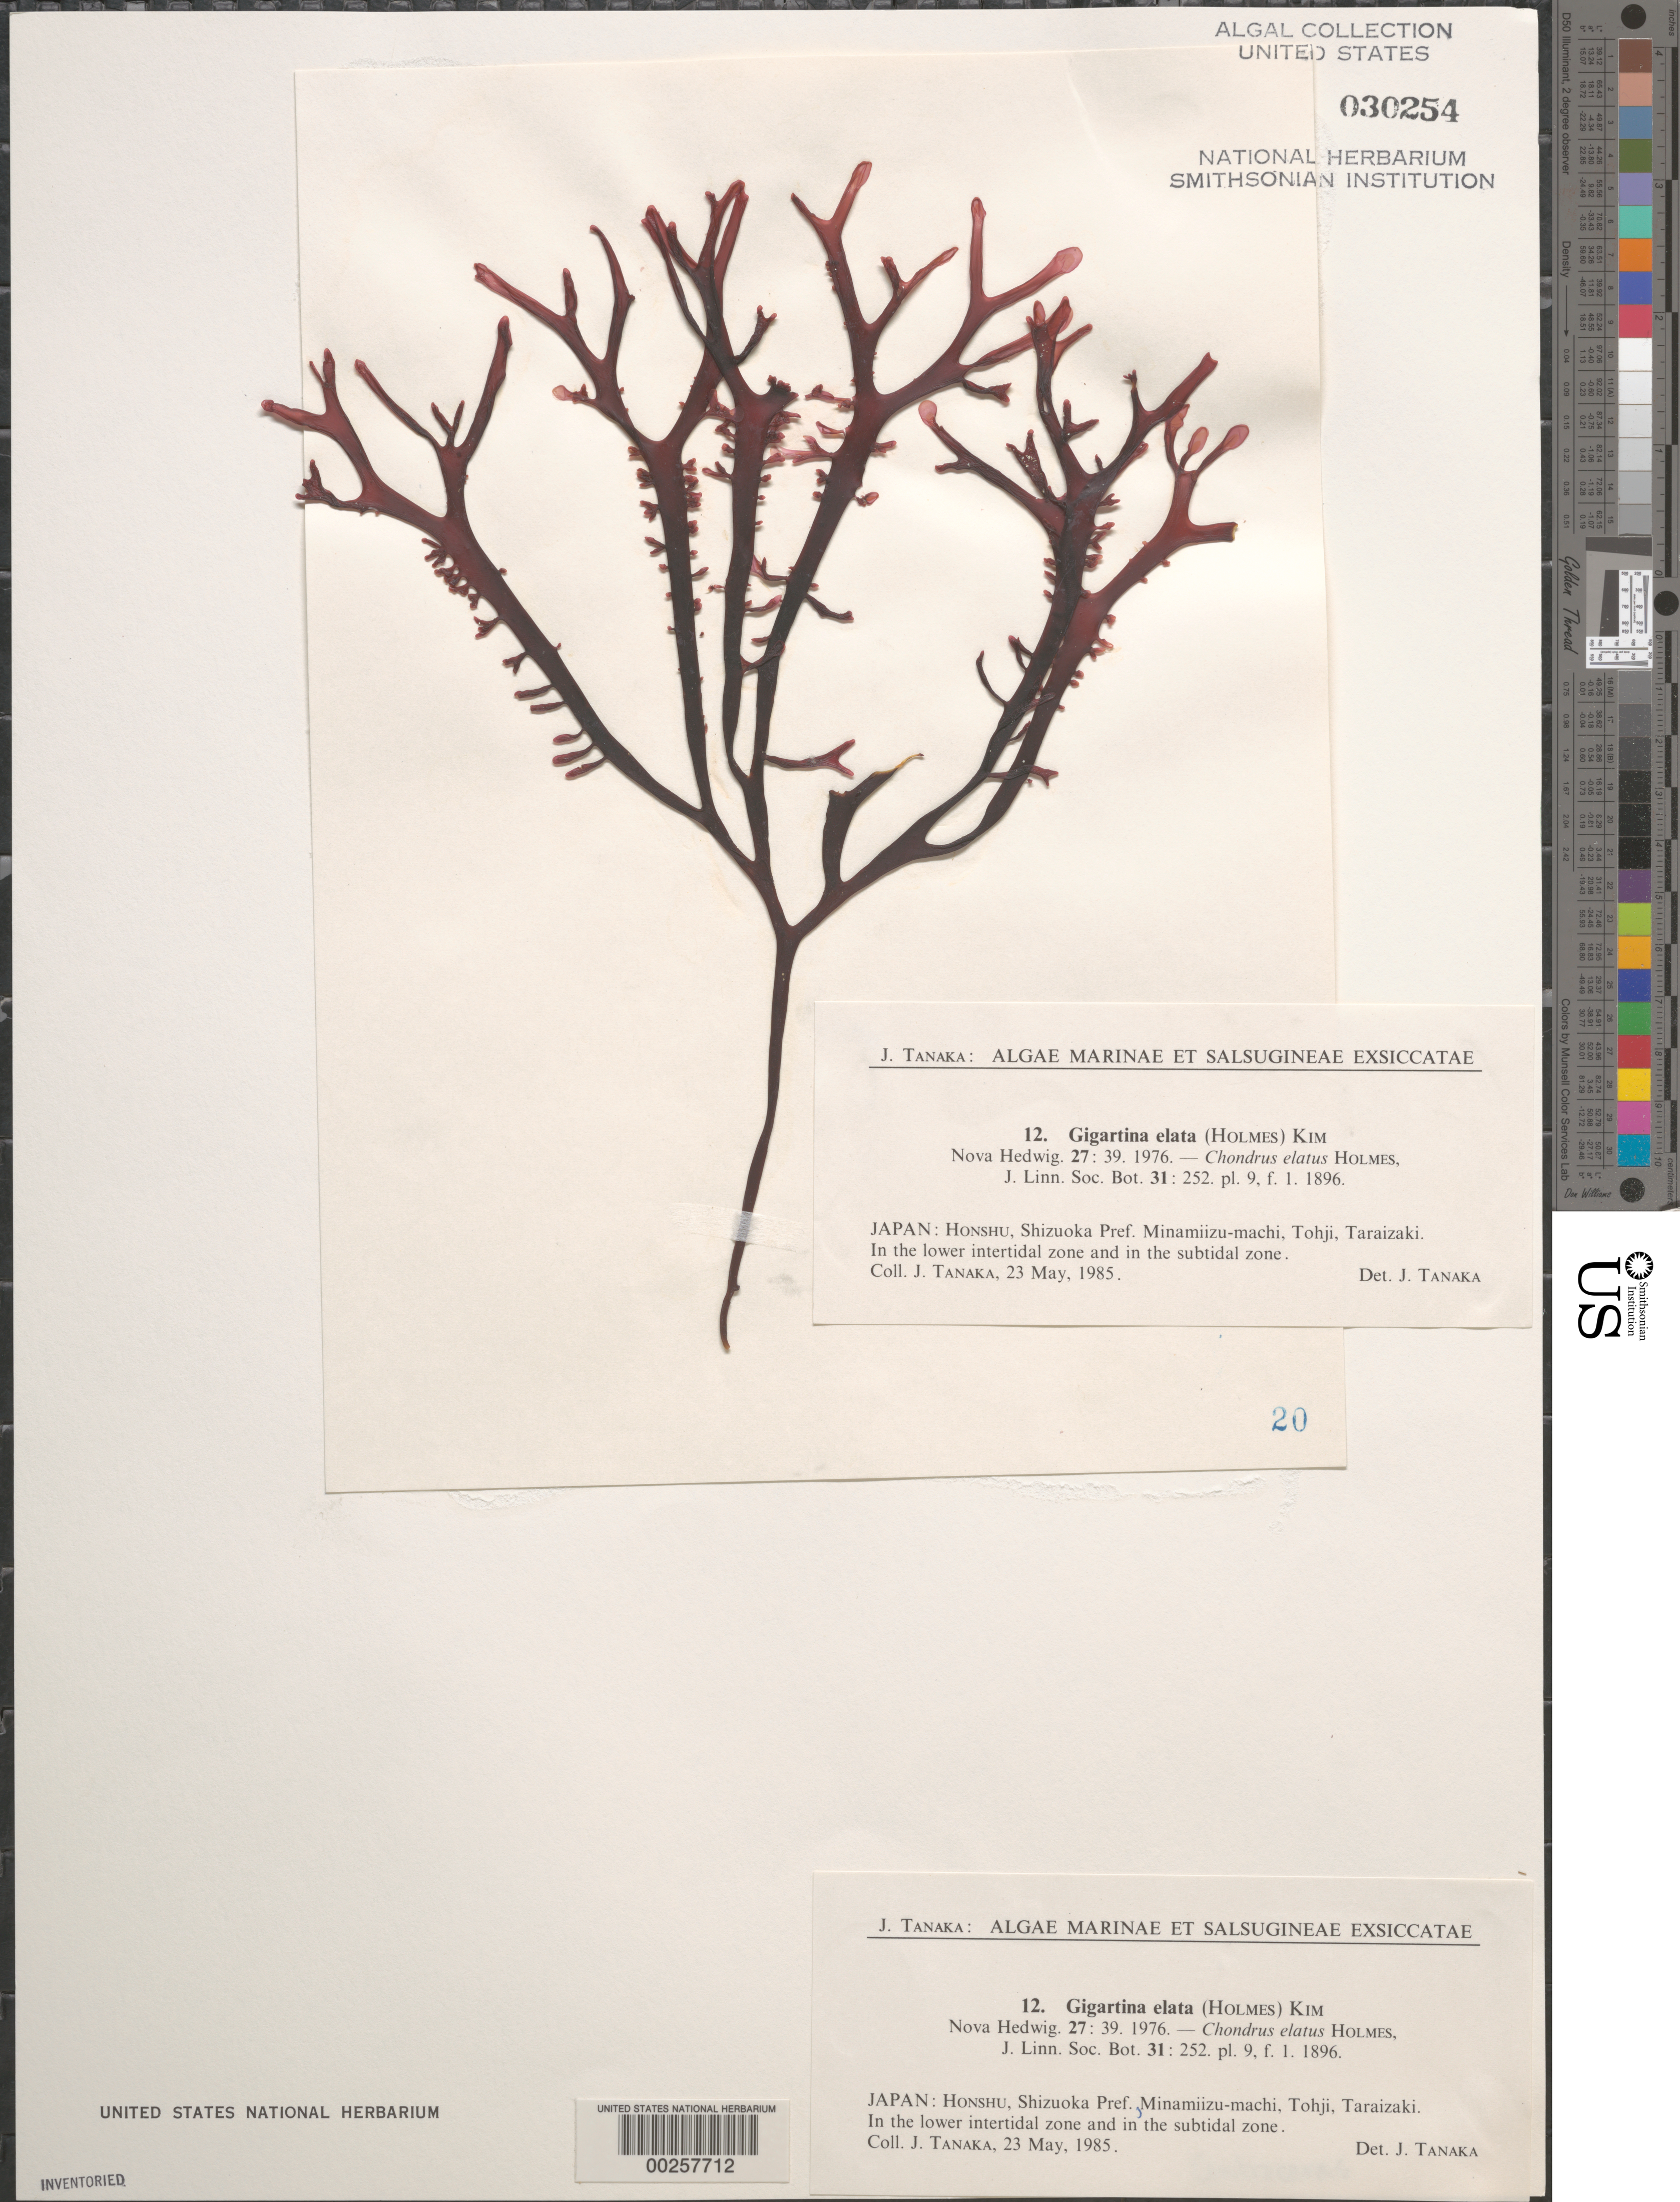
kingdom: Plantae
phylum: Rhodophyta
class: Florideophyceae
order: Gigartinales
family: Gigartinaceae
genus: Chondrus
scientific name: Chondrus elatus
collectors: J. Tanaka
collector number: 12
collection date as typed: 23 May 1985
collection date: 1985-05-23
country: Japan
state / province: Sizuoka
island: Honshu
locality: Taraizaki, Tohji, Minamiizu-machi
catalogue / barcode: US 30254